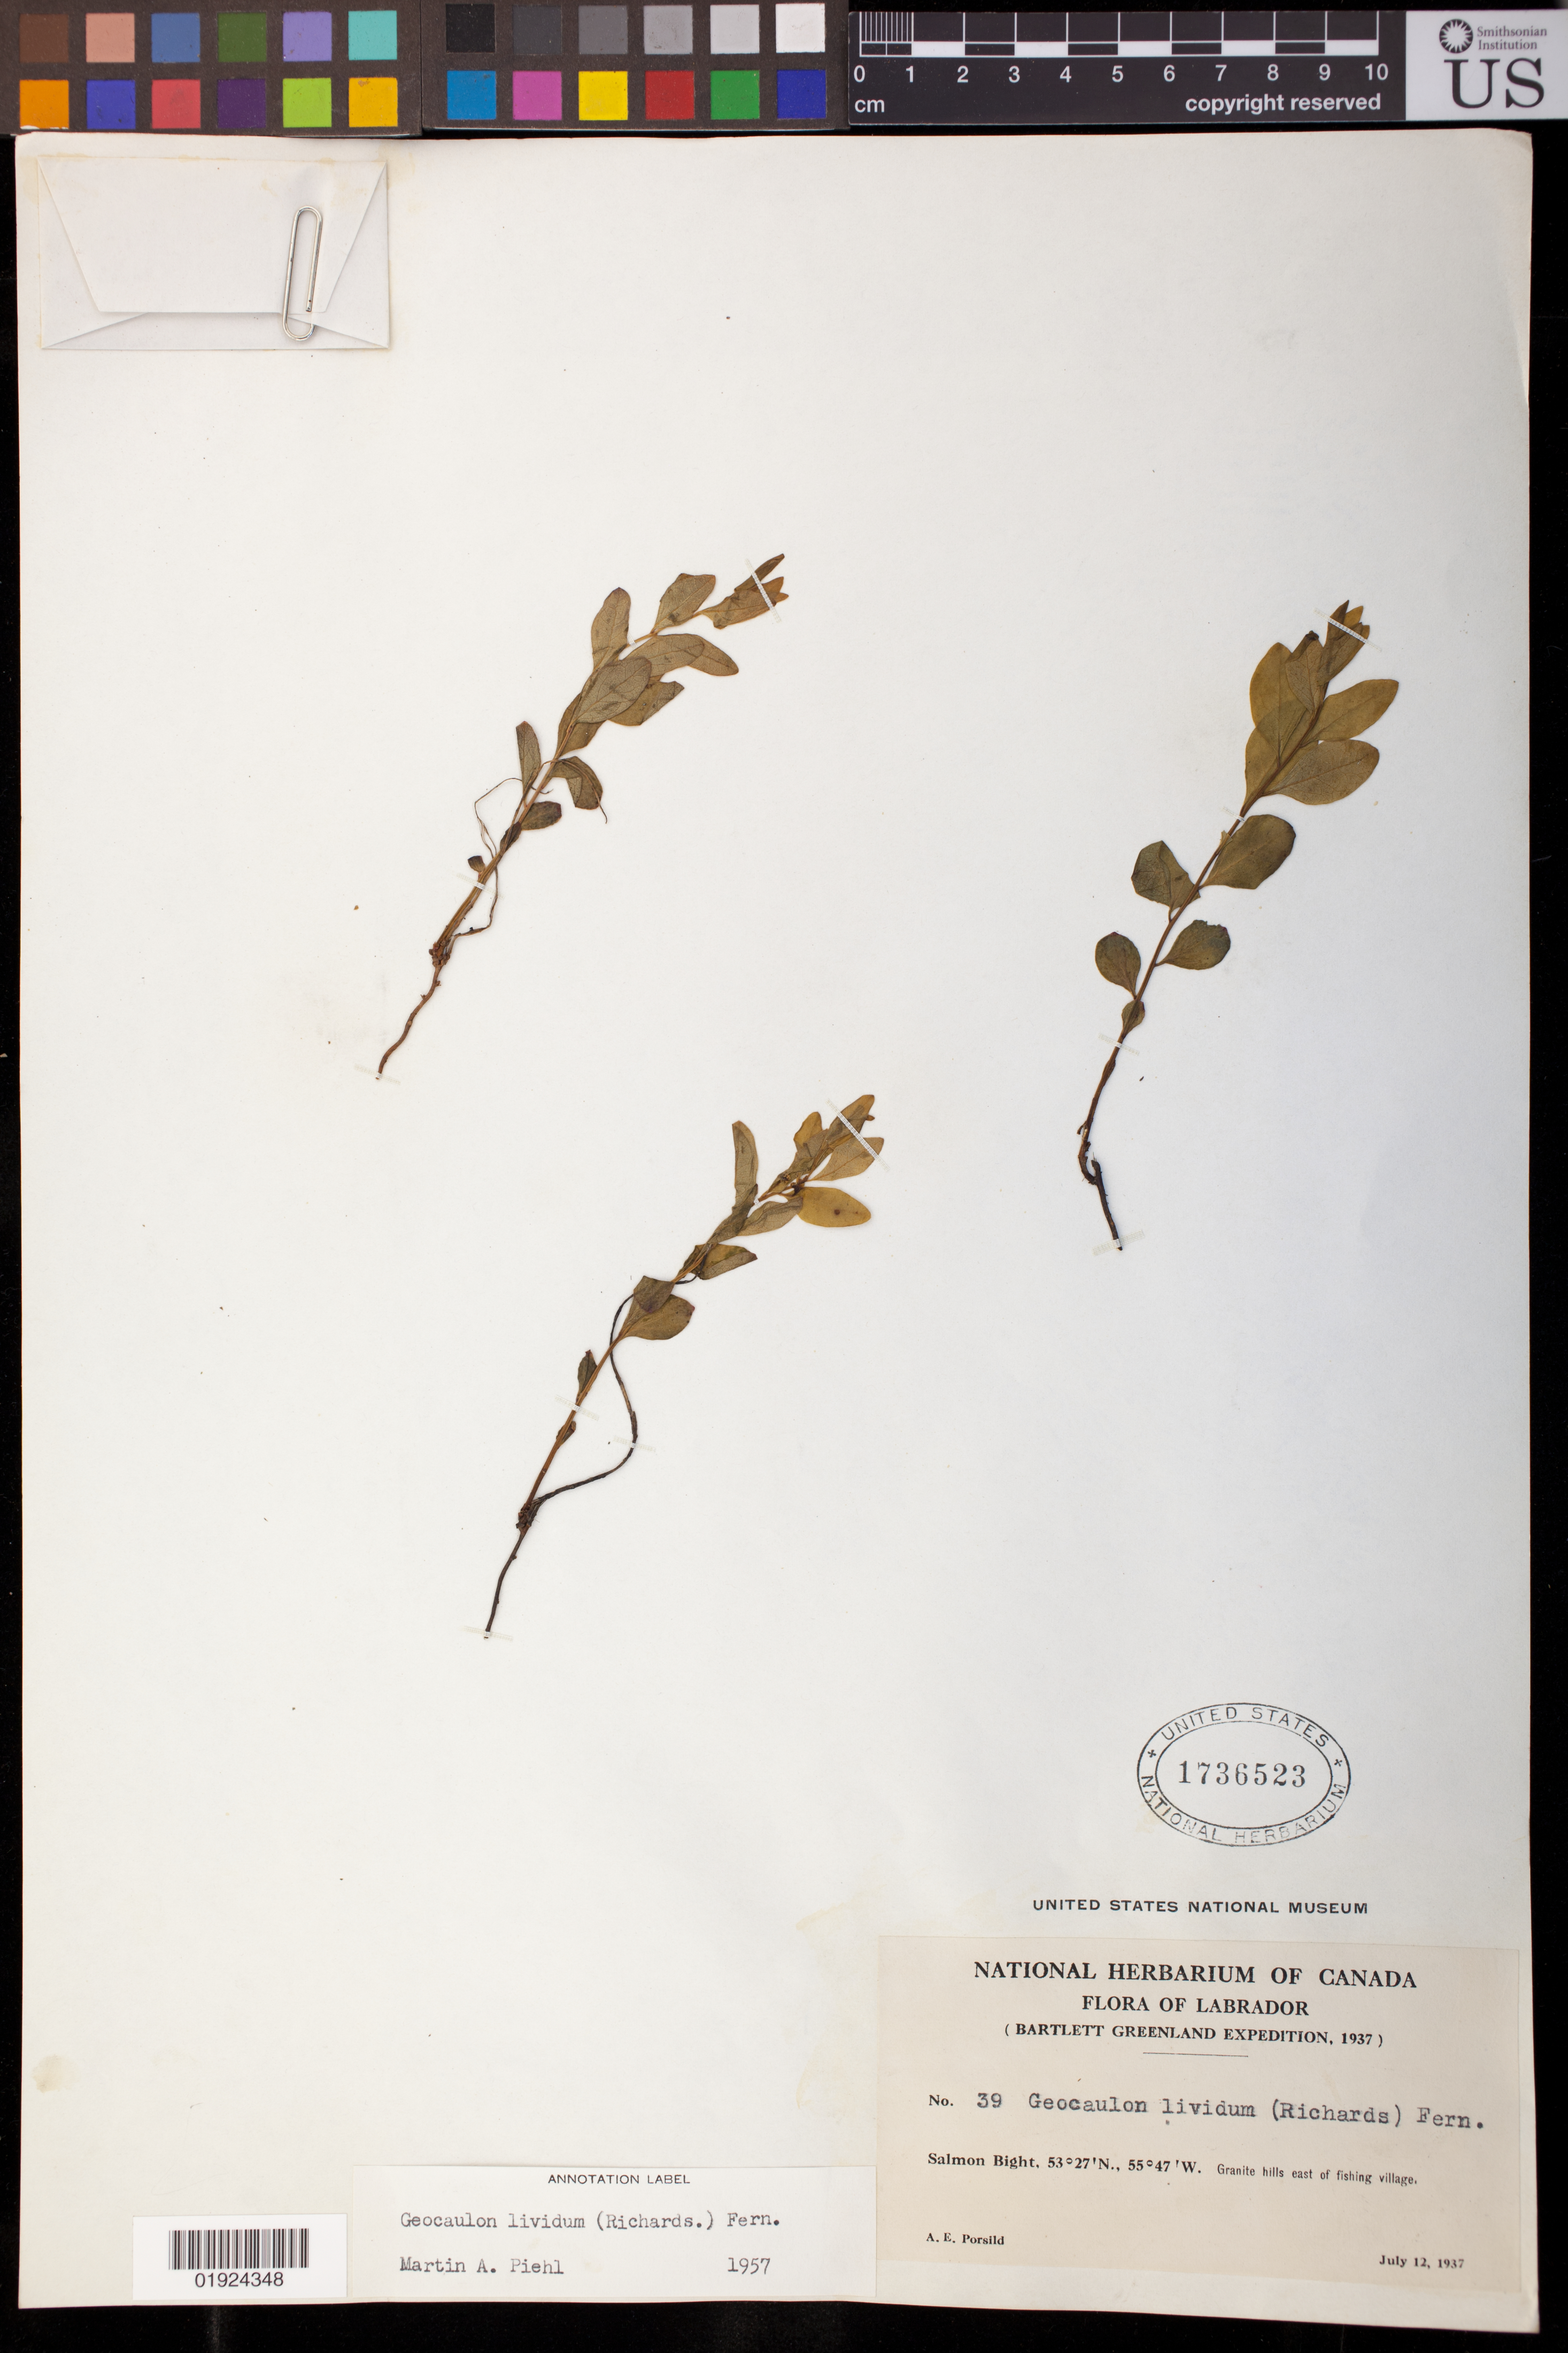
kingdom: Plantae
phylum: Tracheophyta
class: Magnoliopsida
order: Santalales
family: Comandraceae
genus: Geocaulon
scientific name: Geocaulon lividum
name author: (Richardson) Fernald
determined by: Piehl, M. A.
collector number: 39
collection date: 1937-07-12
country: Canada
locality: Salmon Bight, granite hills east of fishing village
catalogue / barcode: US 1736523